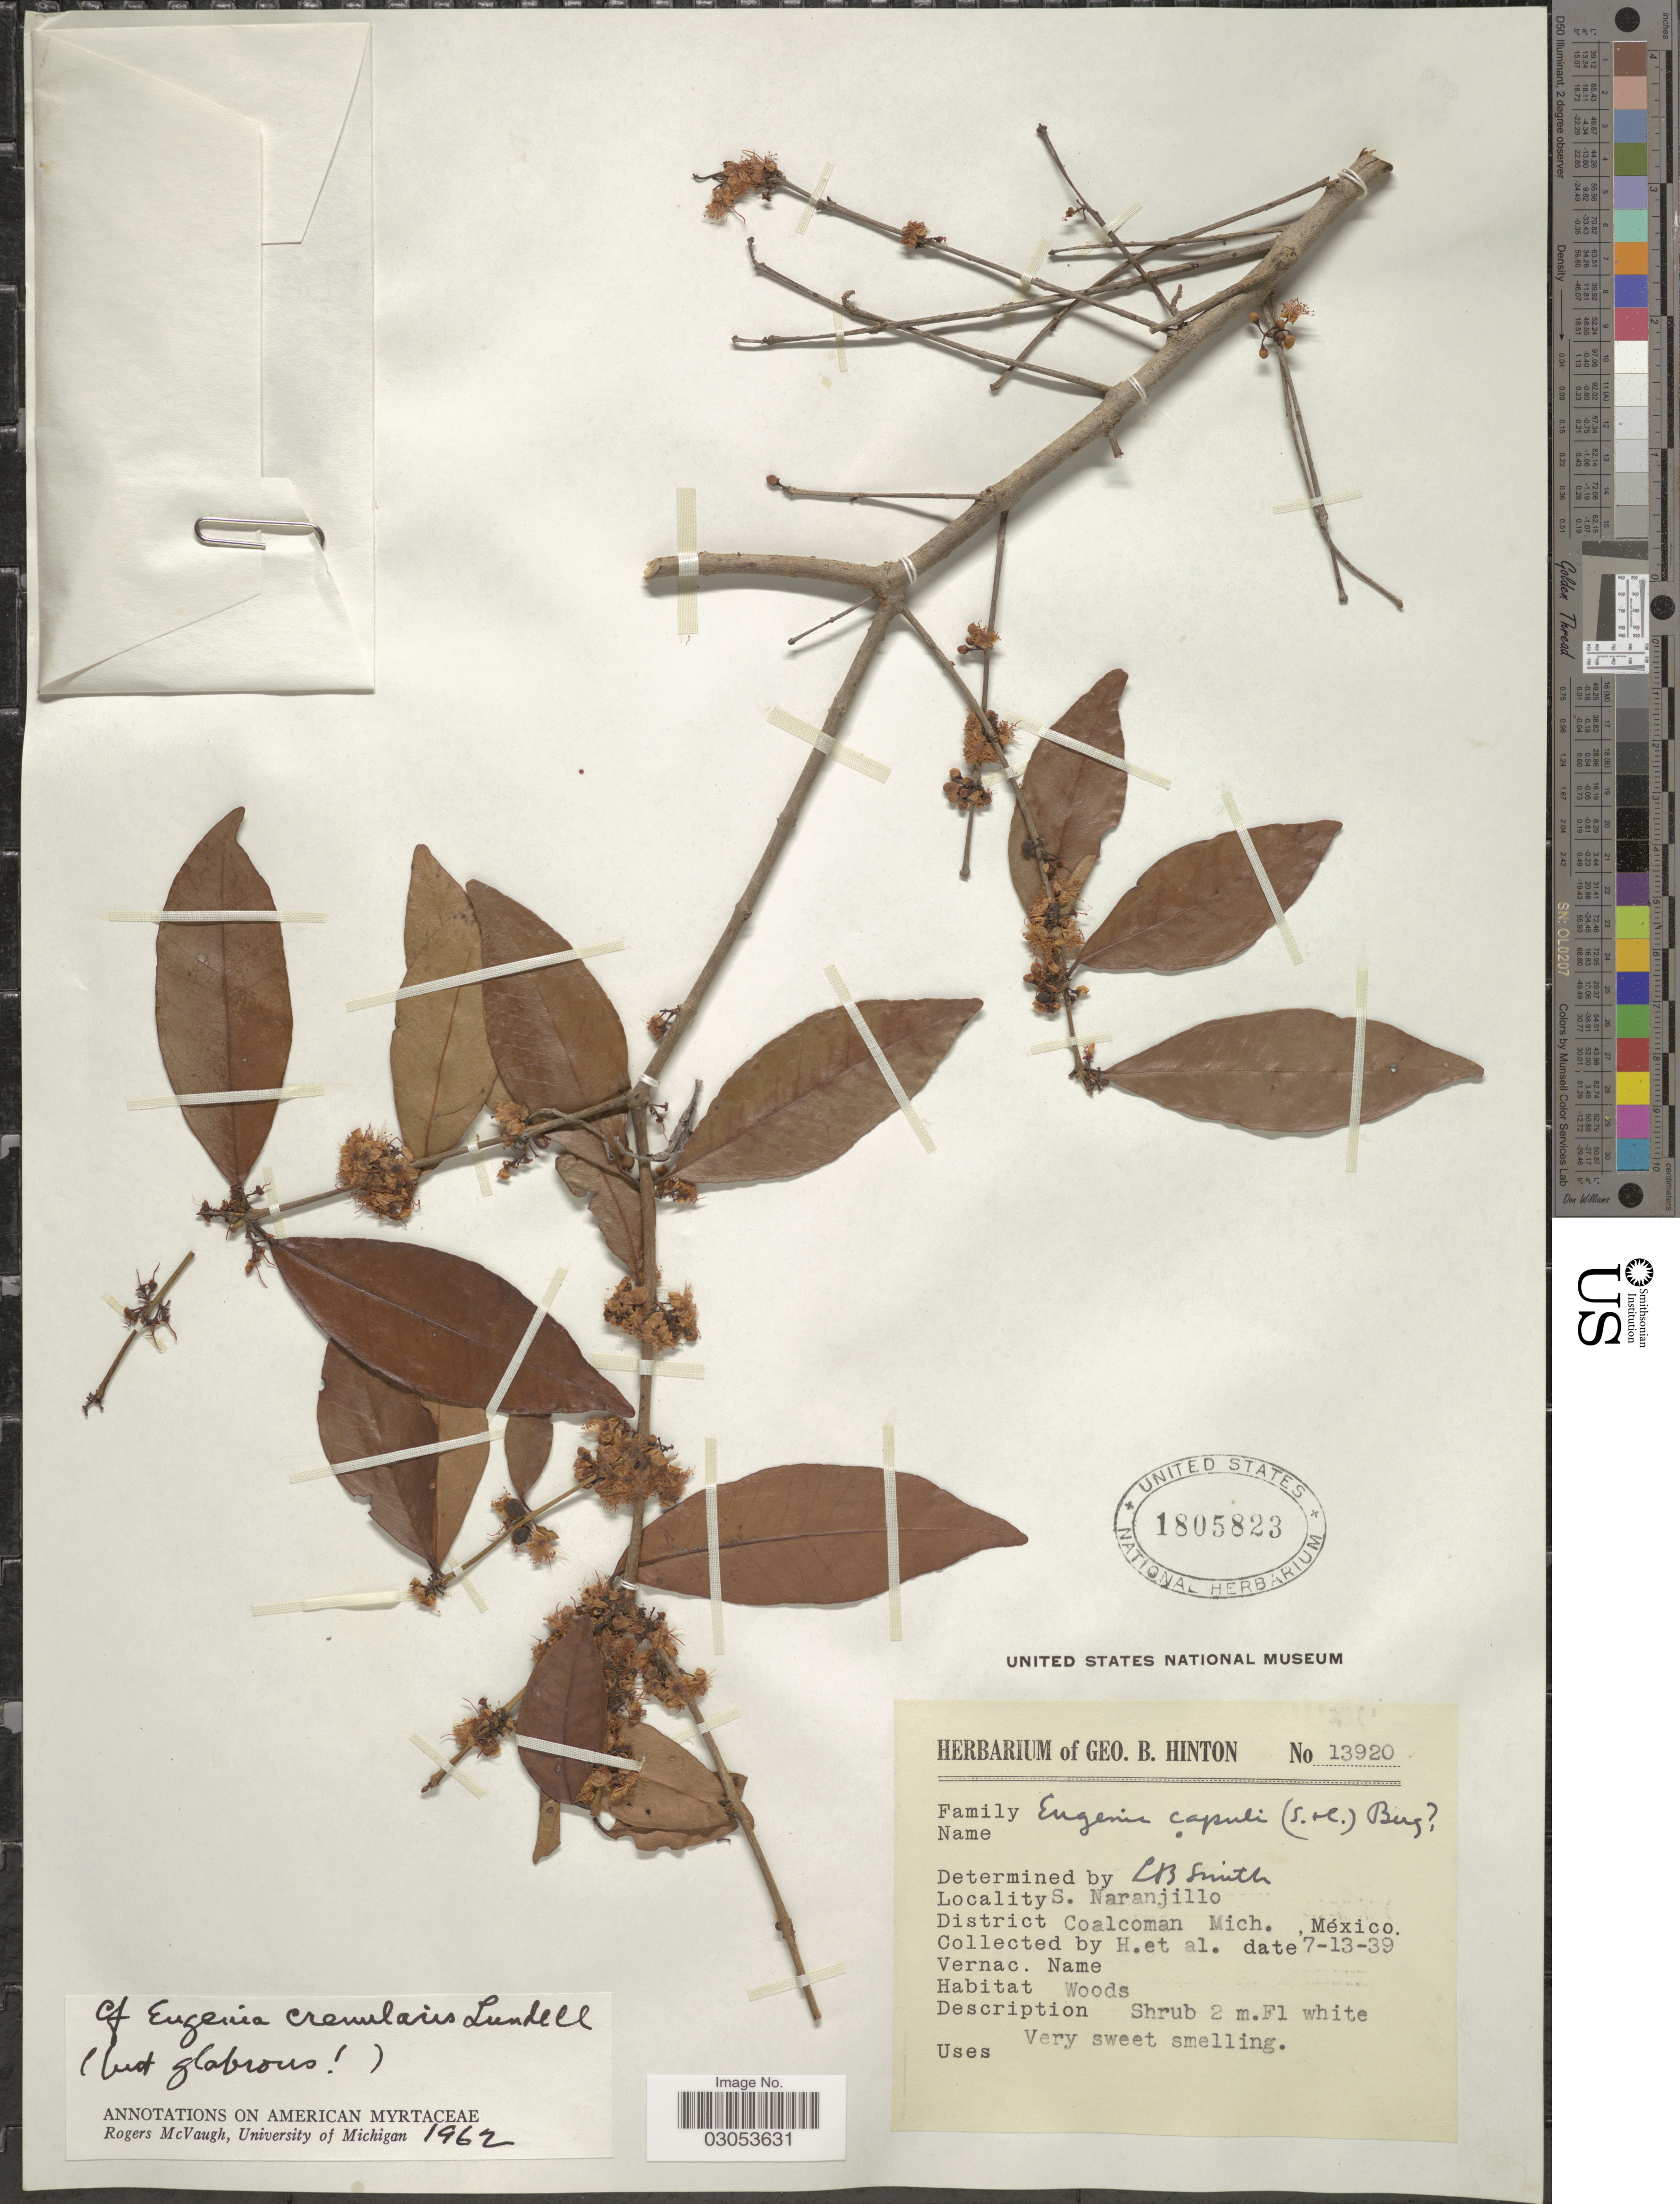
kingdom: Plantae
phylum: Tracheophyta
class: Magnoliopsida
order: Myrtales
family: Myrtaceae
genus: Eugenia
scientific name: Eugenia crenularis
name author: Lundell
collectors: G. B. Hinton & et al.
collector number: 13920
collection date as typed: Transcribed d/m/y: 13/7/39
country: Mexico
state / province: Michoacán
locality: S. Naranjillo. District Coalcoman.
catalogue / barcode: US 1805823